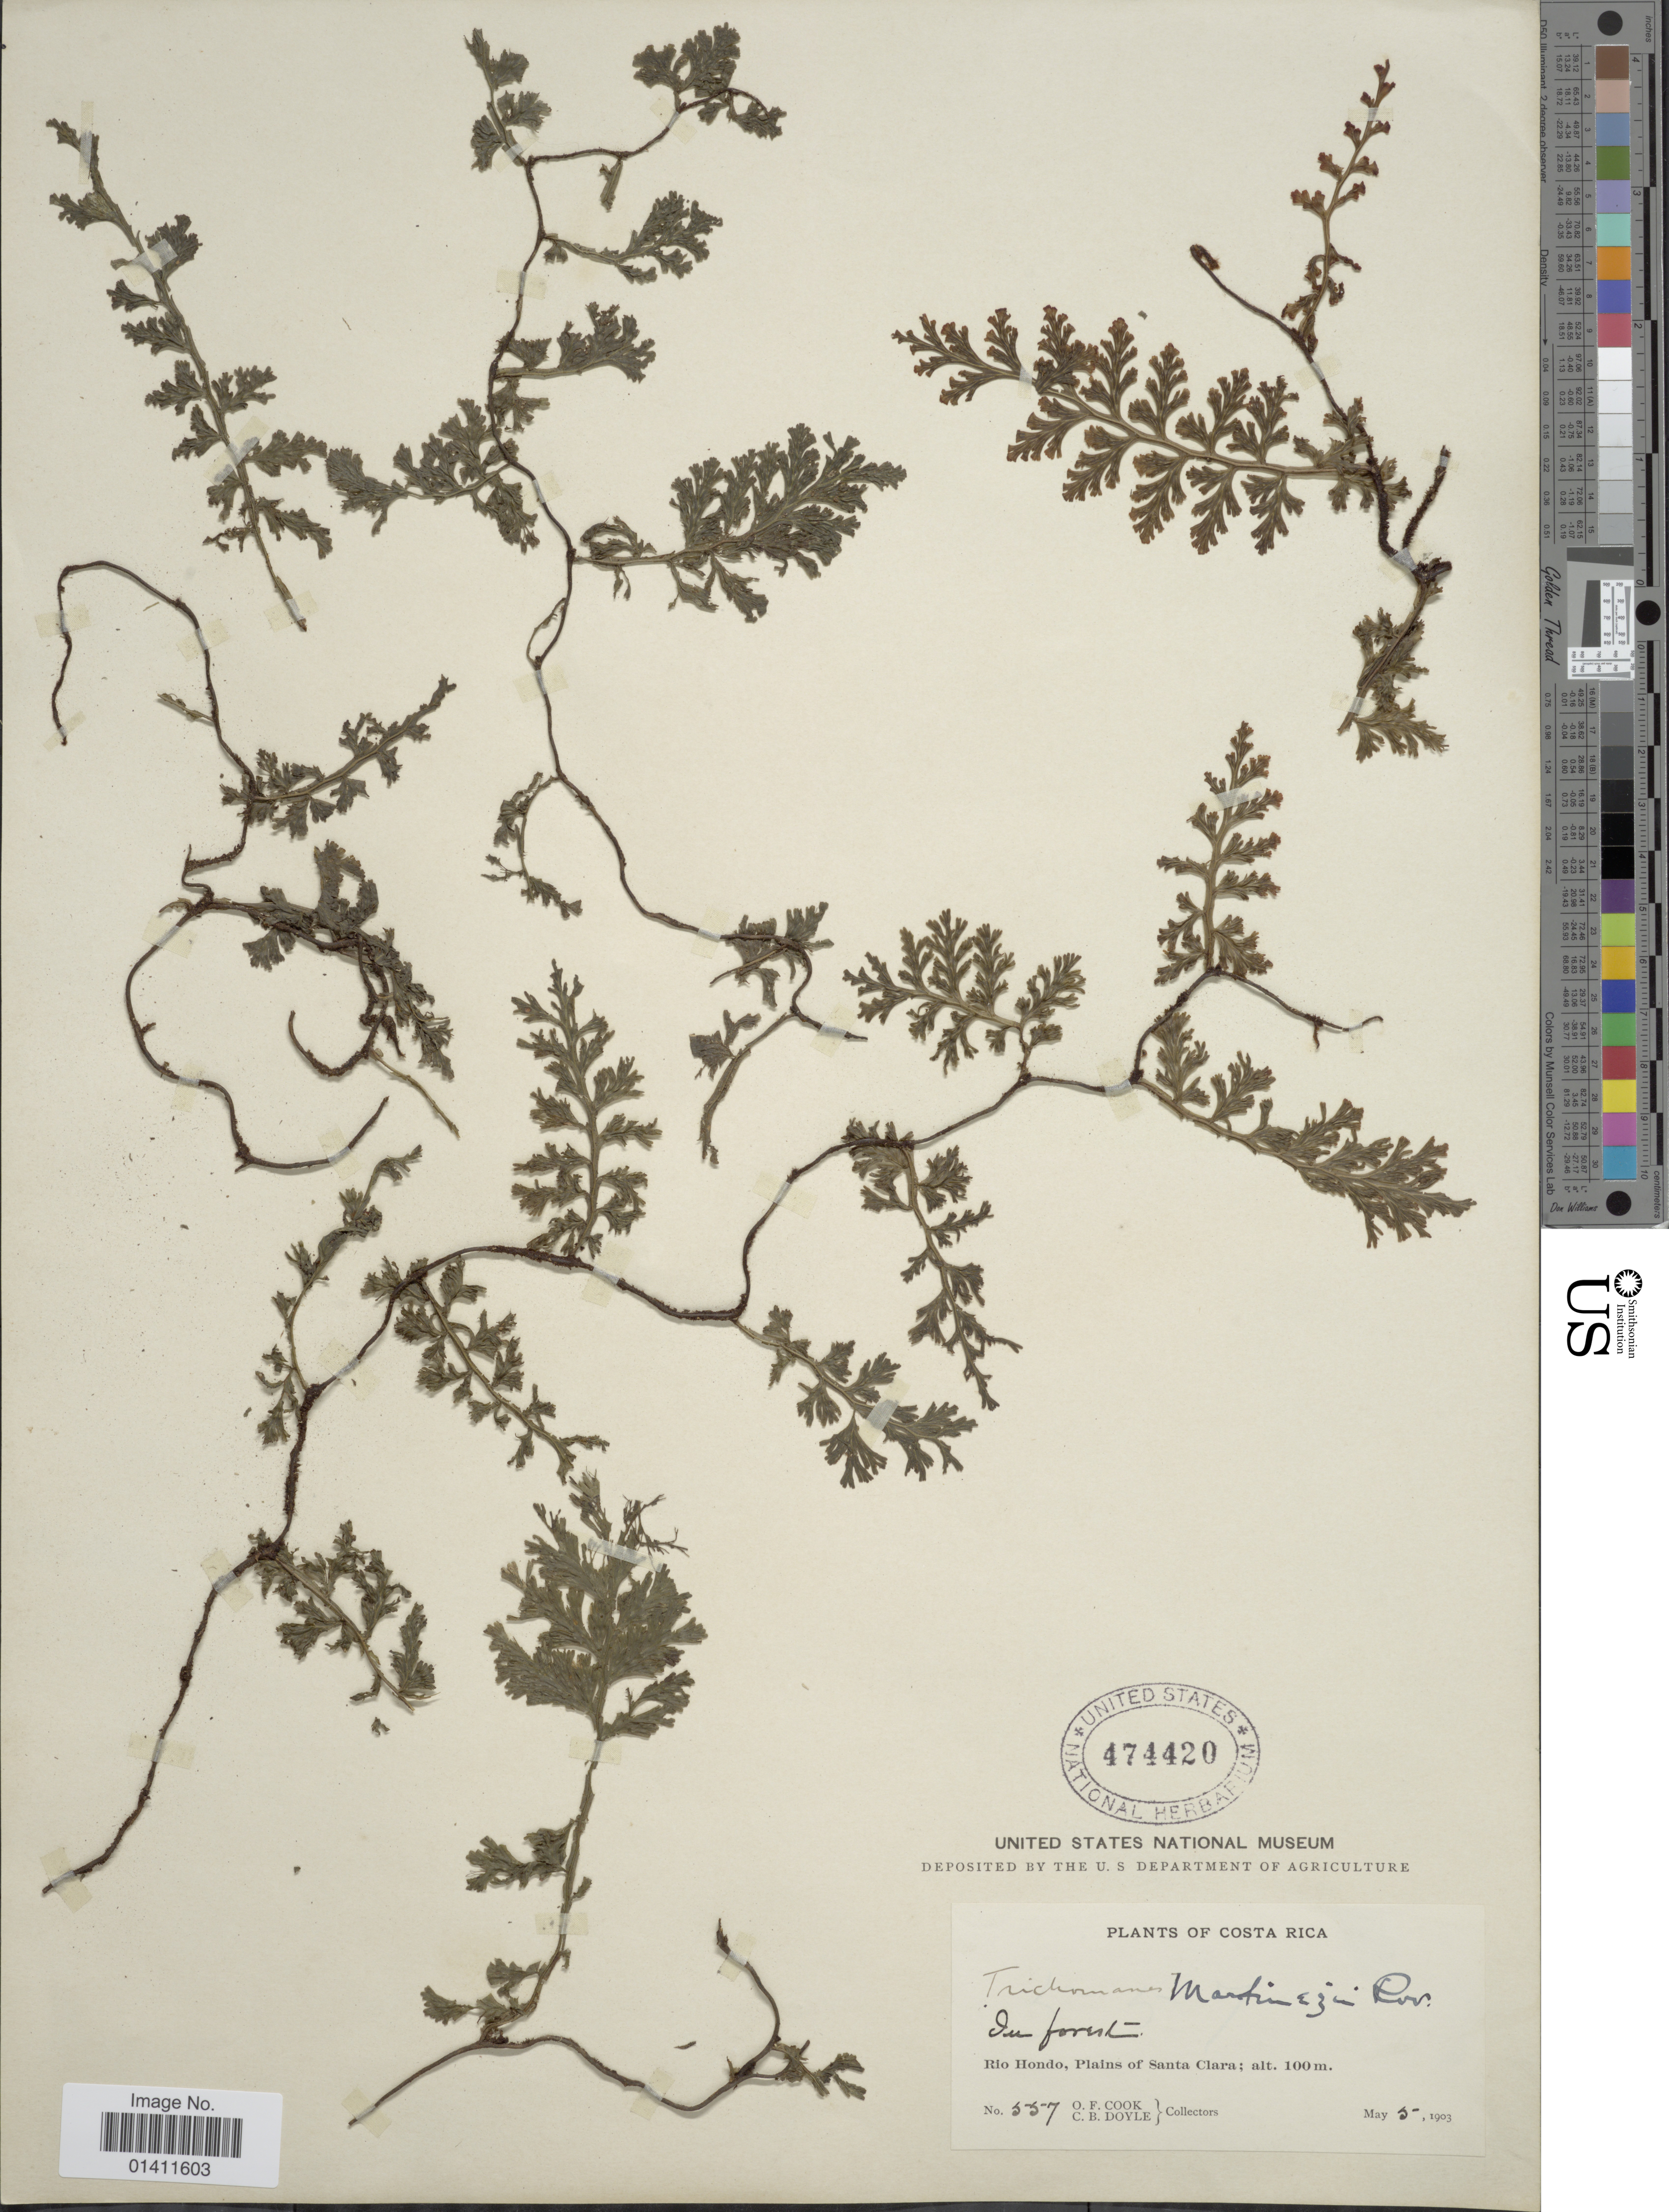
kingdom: Plantae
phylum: Tracheophyta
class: Polypodiopsida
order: Hymenophyllales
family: Hymenophyllaceae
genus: Vandenboschia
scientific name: Vandenboschia collariata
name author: (Bosch) Ebihara & K. Iwats.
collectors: O. F. Cook & C. Doyle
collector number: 557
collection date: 1903-05-05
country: Costa Rica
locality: Rio Hondo, Plains of Santa Clara.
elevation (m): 100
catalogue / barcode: US 474420